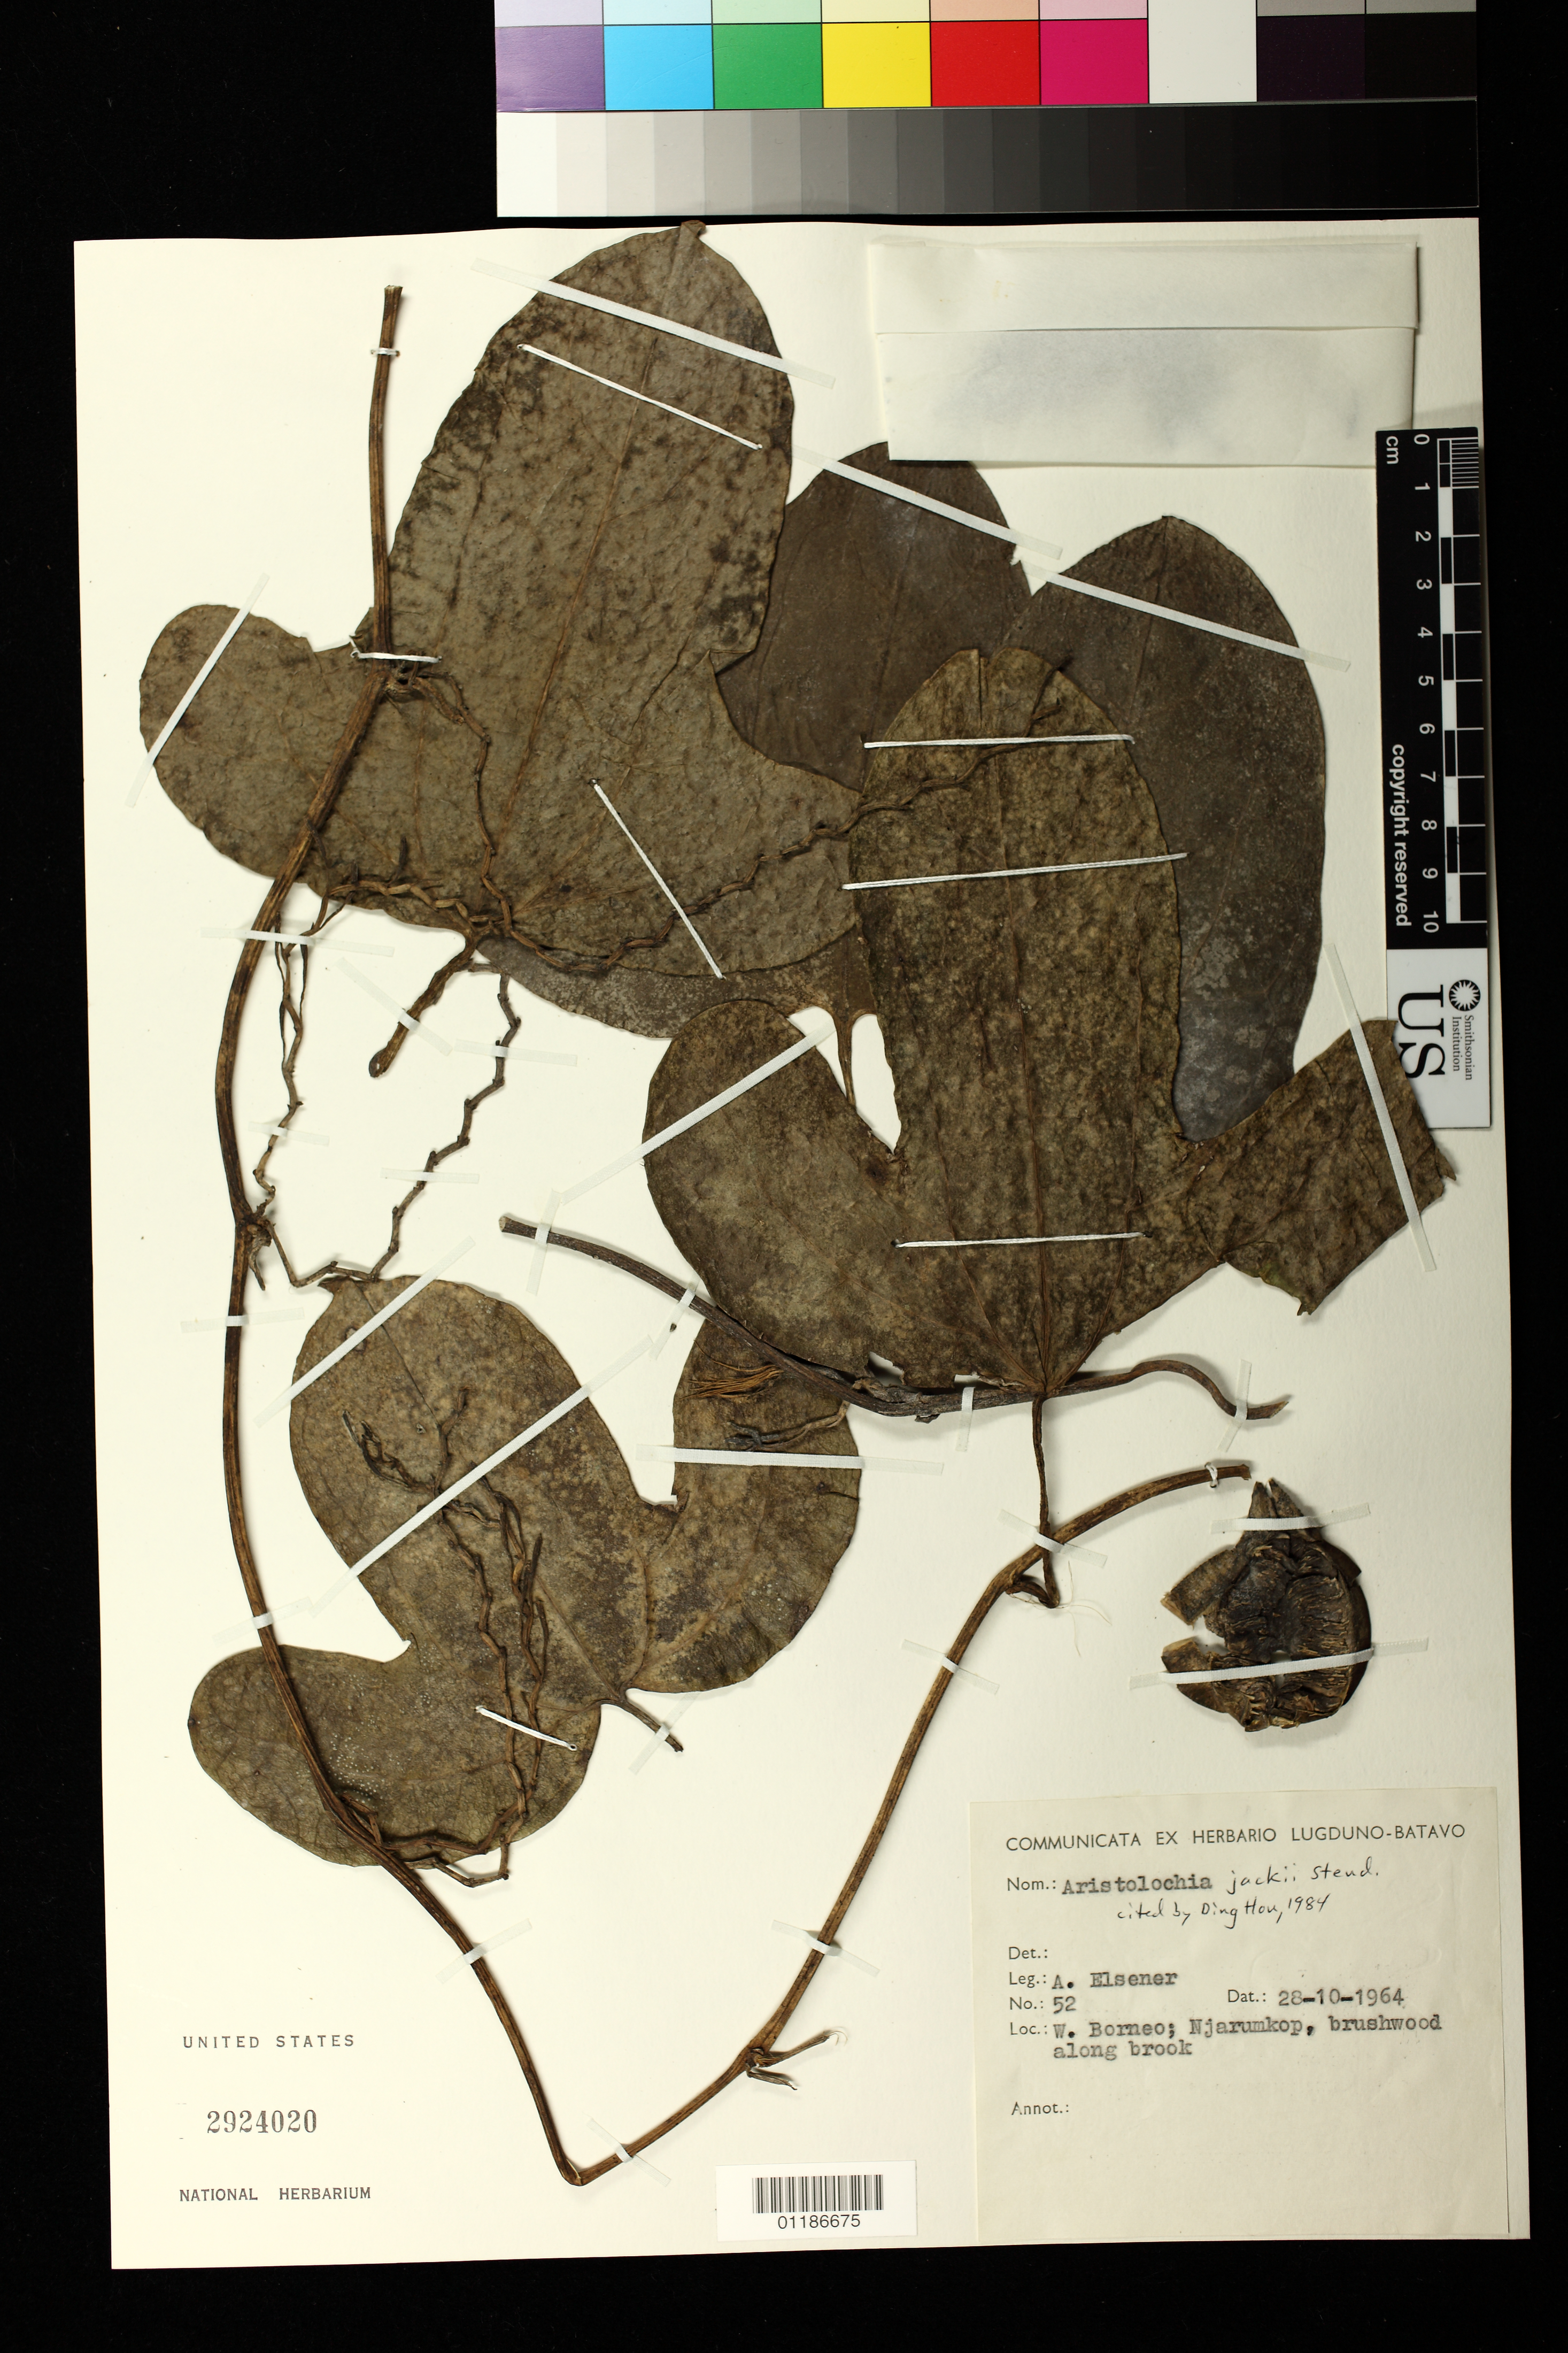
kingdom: Plantae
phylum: Tracheophyta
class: Magnoliopsida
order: Piperales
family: Aristolochiaceae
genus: Aristolochia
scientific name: Aristolochia jackii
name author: (Jack) Steud.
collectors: A. Elsener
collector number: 52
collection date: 1964-10-28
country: Indonesia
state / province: Kalimantan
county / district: Kalimantan Barat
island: Borneo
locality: West Borneo; Njarumkop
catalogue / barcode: US 2924020